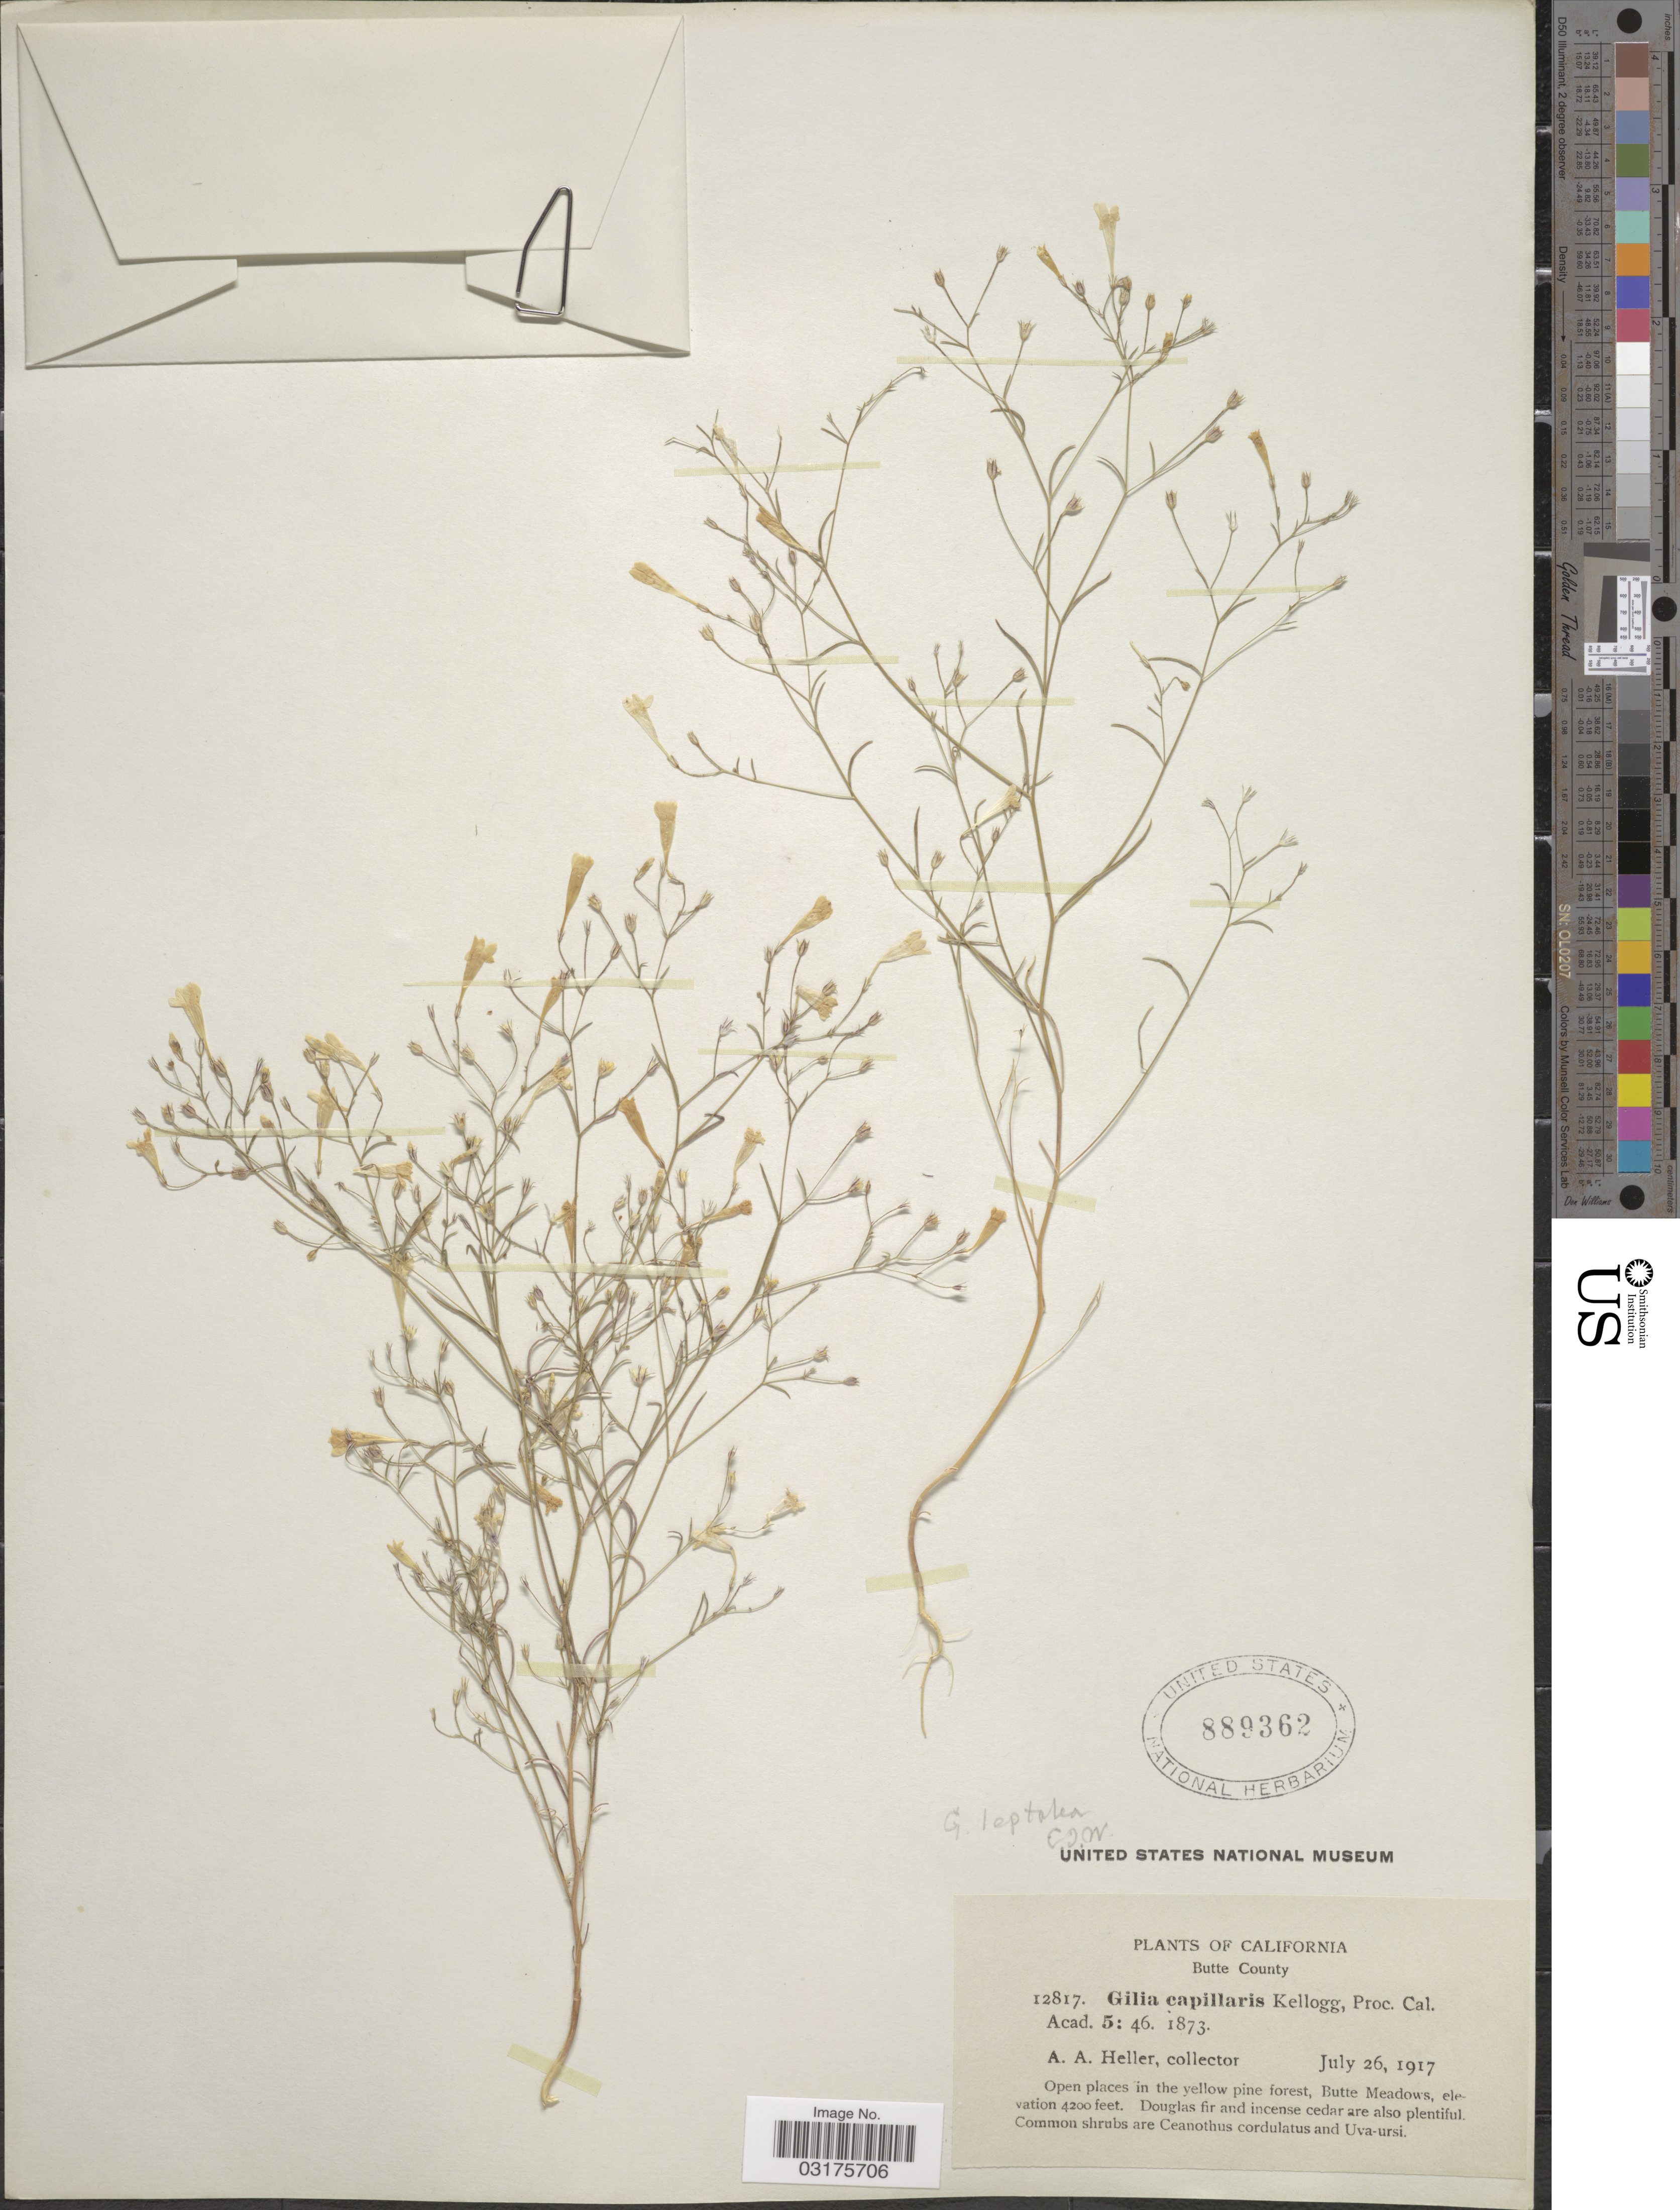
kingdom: Plantae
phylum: Tracheophyta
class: Magnoliopsida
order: Ericales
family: Polemoniaceae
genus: Navarretia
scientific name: Navarretia leptalea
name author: (A. Gray) L.A. Johnson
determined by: Strong, Mark T., (BOT), Smithsonian Institution - National Museum of Natural History (UNITED STATES)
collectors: A. A. Heller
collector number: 12817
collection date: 1917-07-26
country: United States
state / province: California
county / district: Butte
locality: Butte County. Butte Meadows.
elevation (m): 1280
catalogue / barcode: US 889362